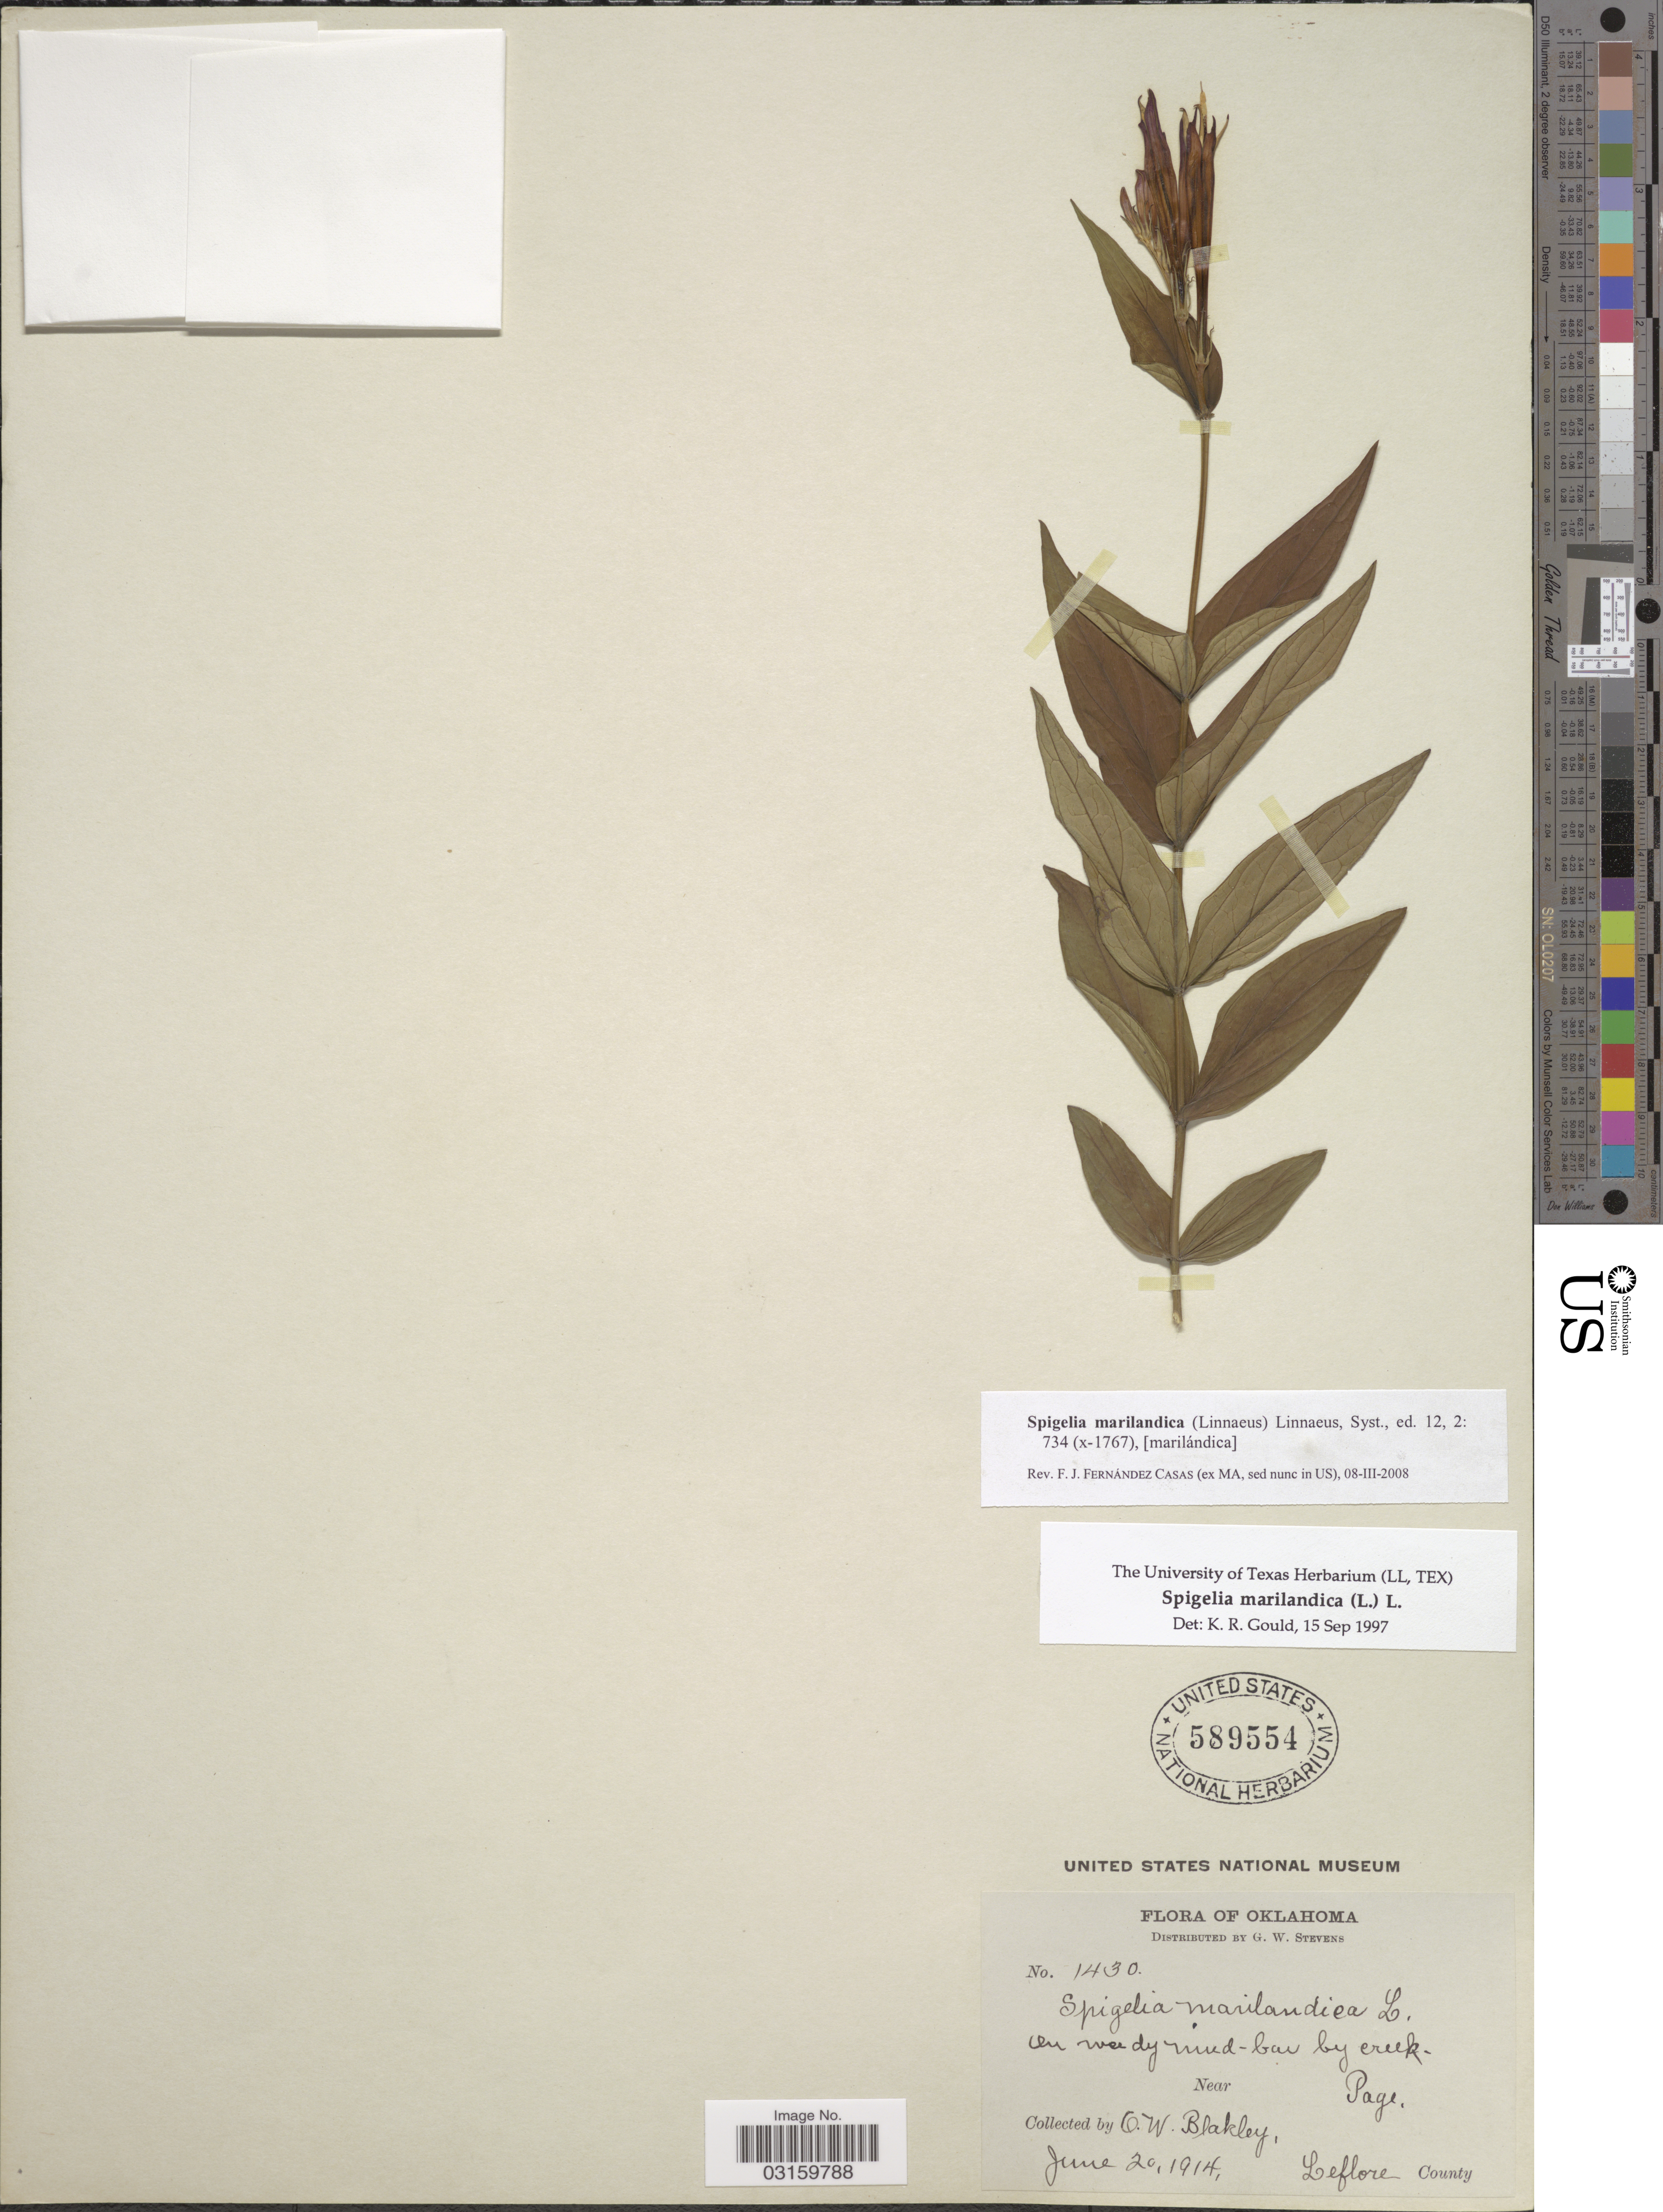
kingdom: Plantae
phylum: Tracheophyta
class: Magnoliopsida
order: Gentianales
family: Loganiaceae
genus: Spigelia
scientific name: Spigelia marilandica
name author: (L.) L.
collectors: O. Blakley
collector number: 1430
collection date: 1914-06-20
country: United States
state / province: Oklahoma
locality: Near Page, Leflore County.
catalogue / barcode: US 589554